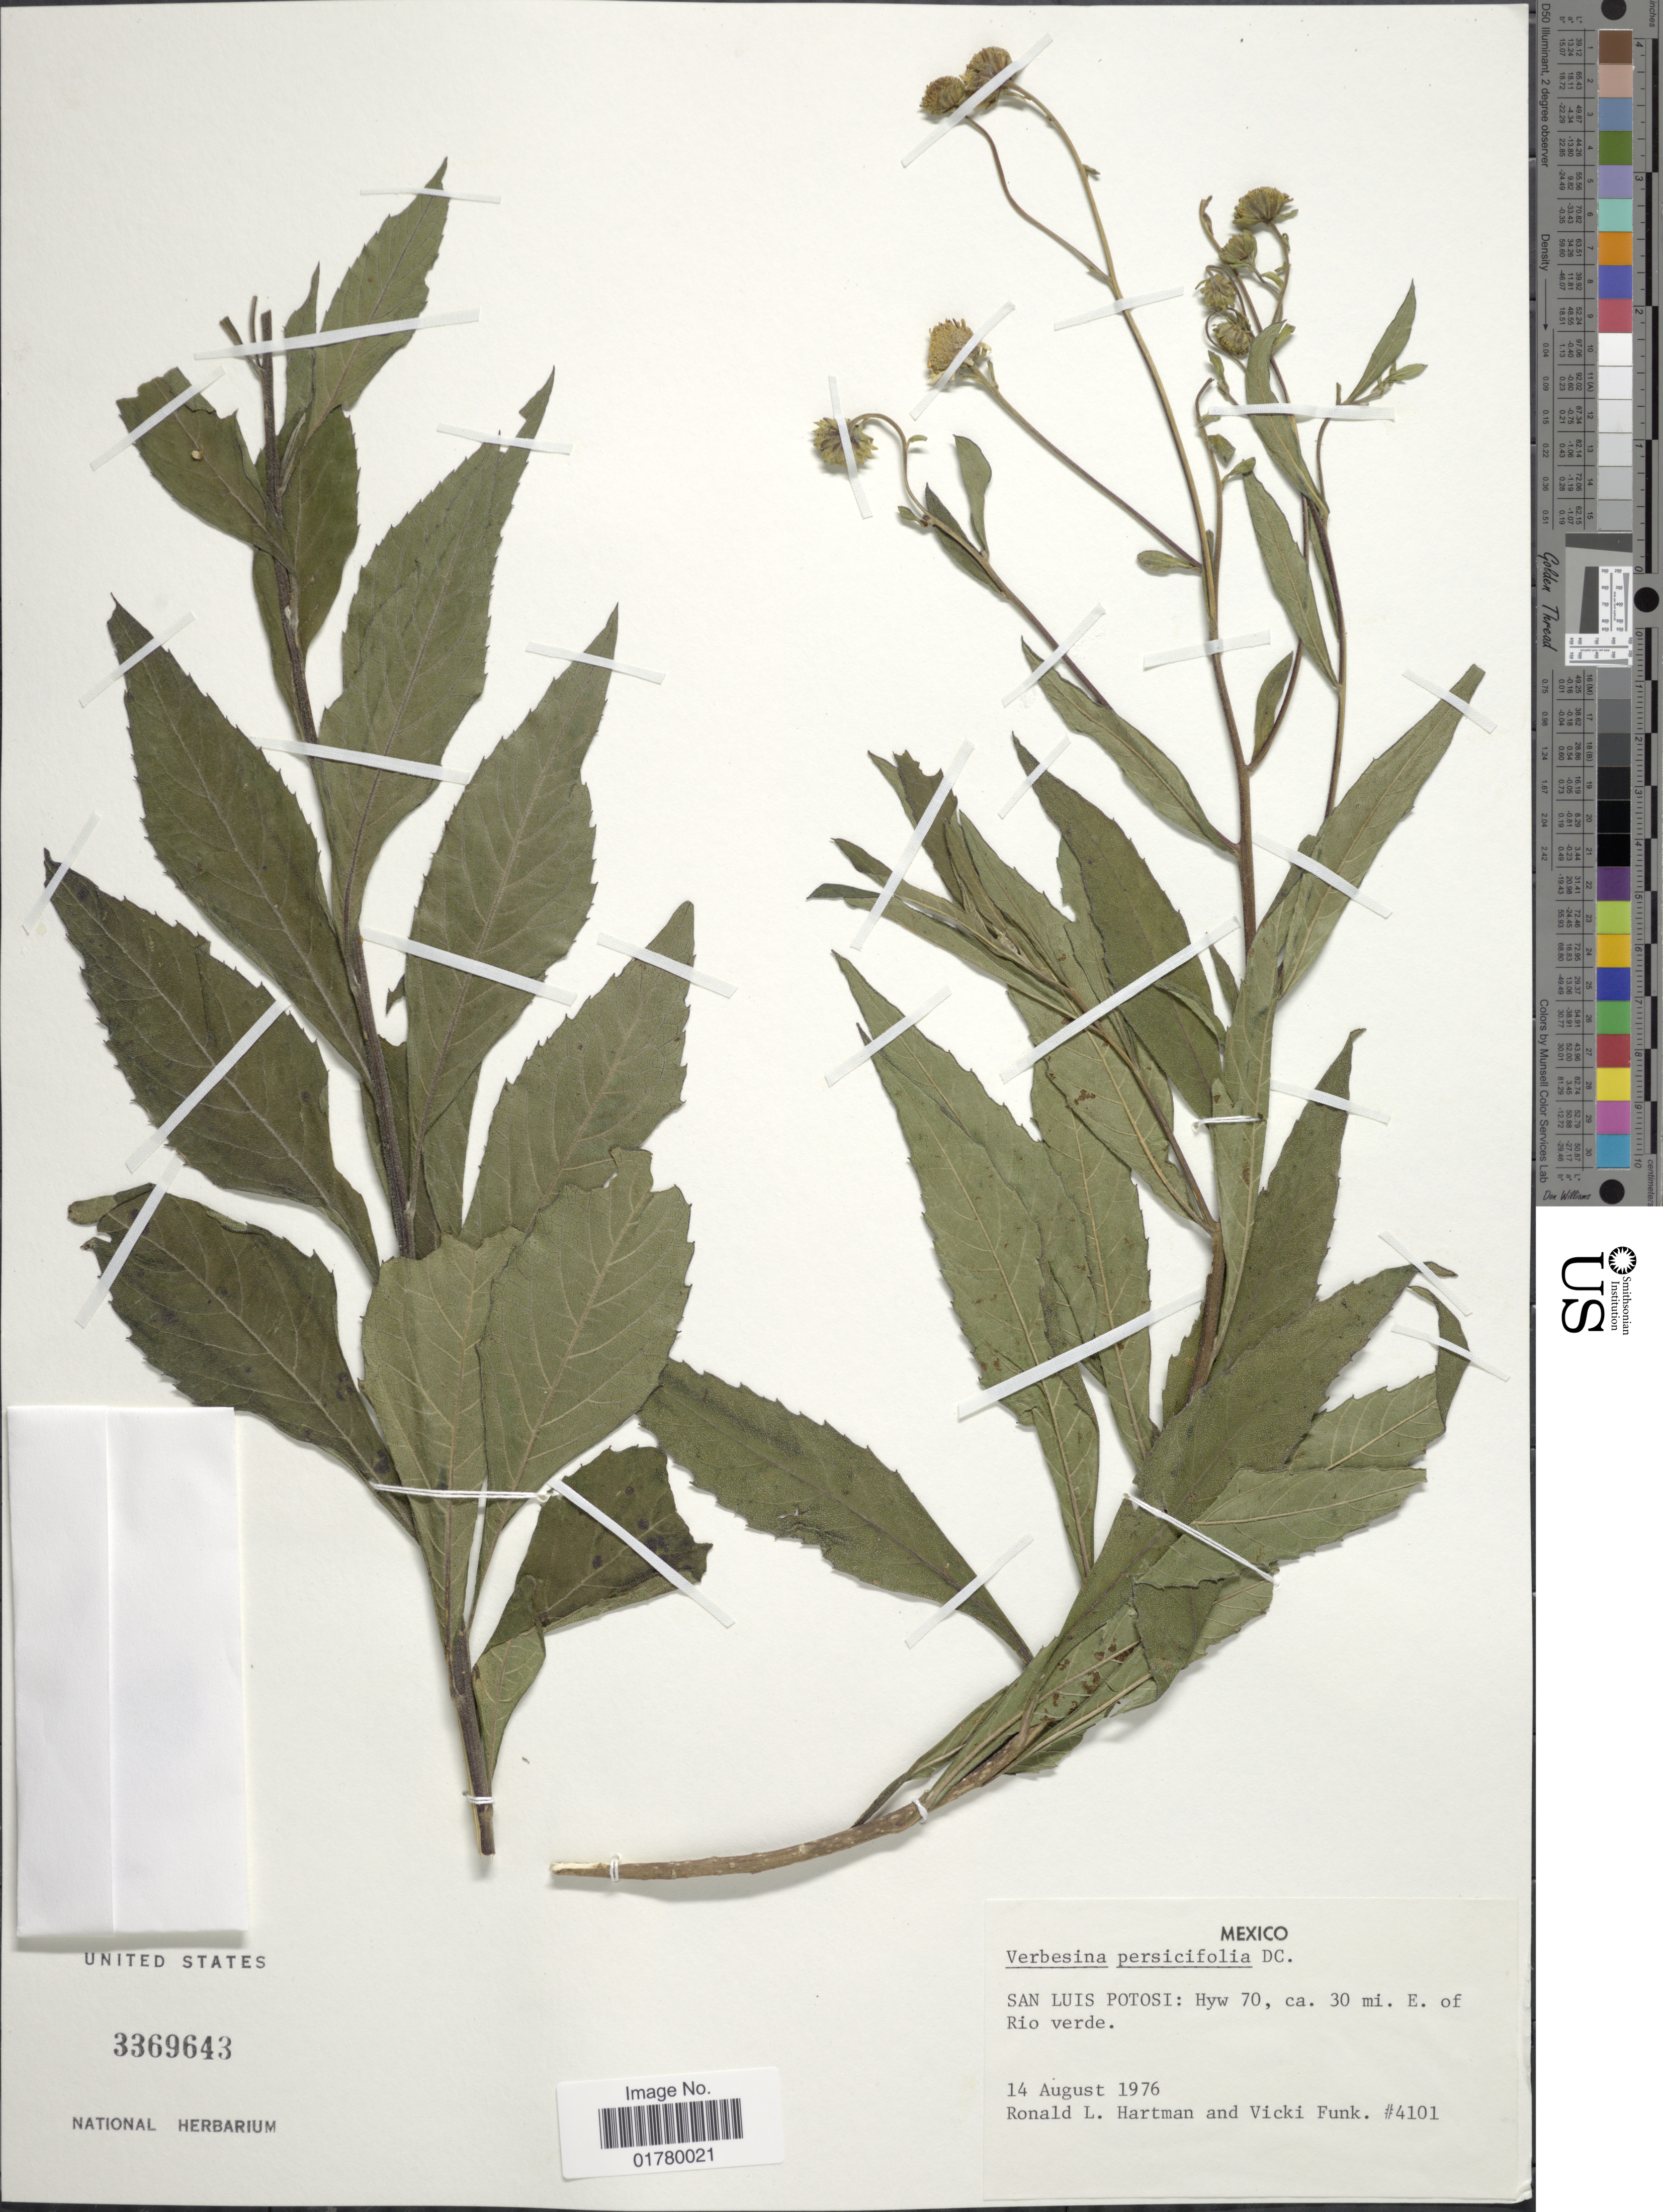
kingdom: Plantae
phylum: Tracheophyta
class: Magnoliopsida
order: Asterales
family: Asteraceae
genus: Verbesina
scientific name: Verbesina persicifolia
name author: DC.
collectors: R. L. Hartman & V. Funk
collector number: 4101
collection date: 1976-08-14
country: Mexico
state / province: San Luis Potosí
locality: Hyw 70, ca. 30 mi. E. of Rio Verde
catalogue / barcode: US 3369643